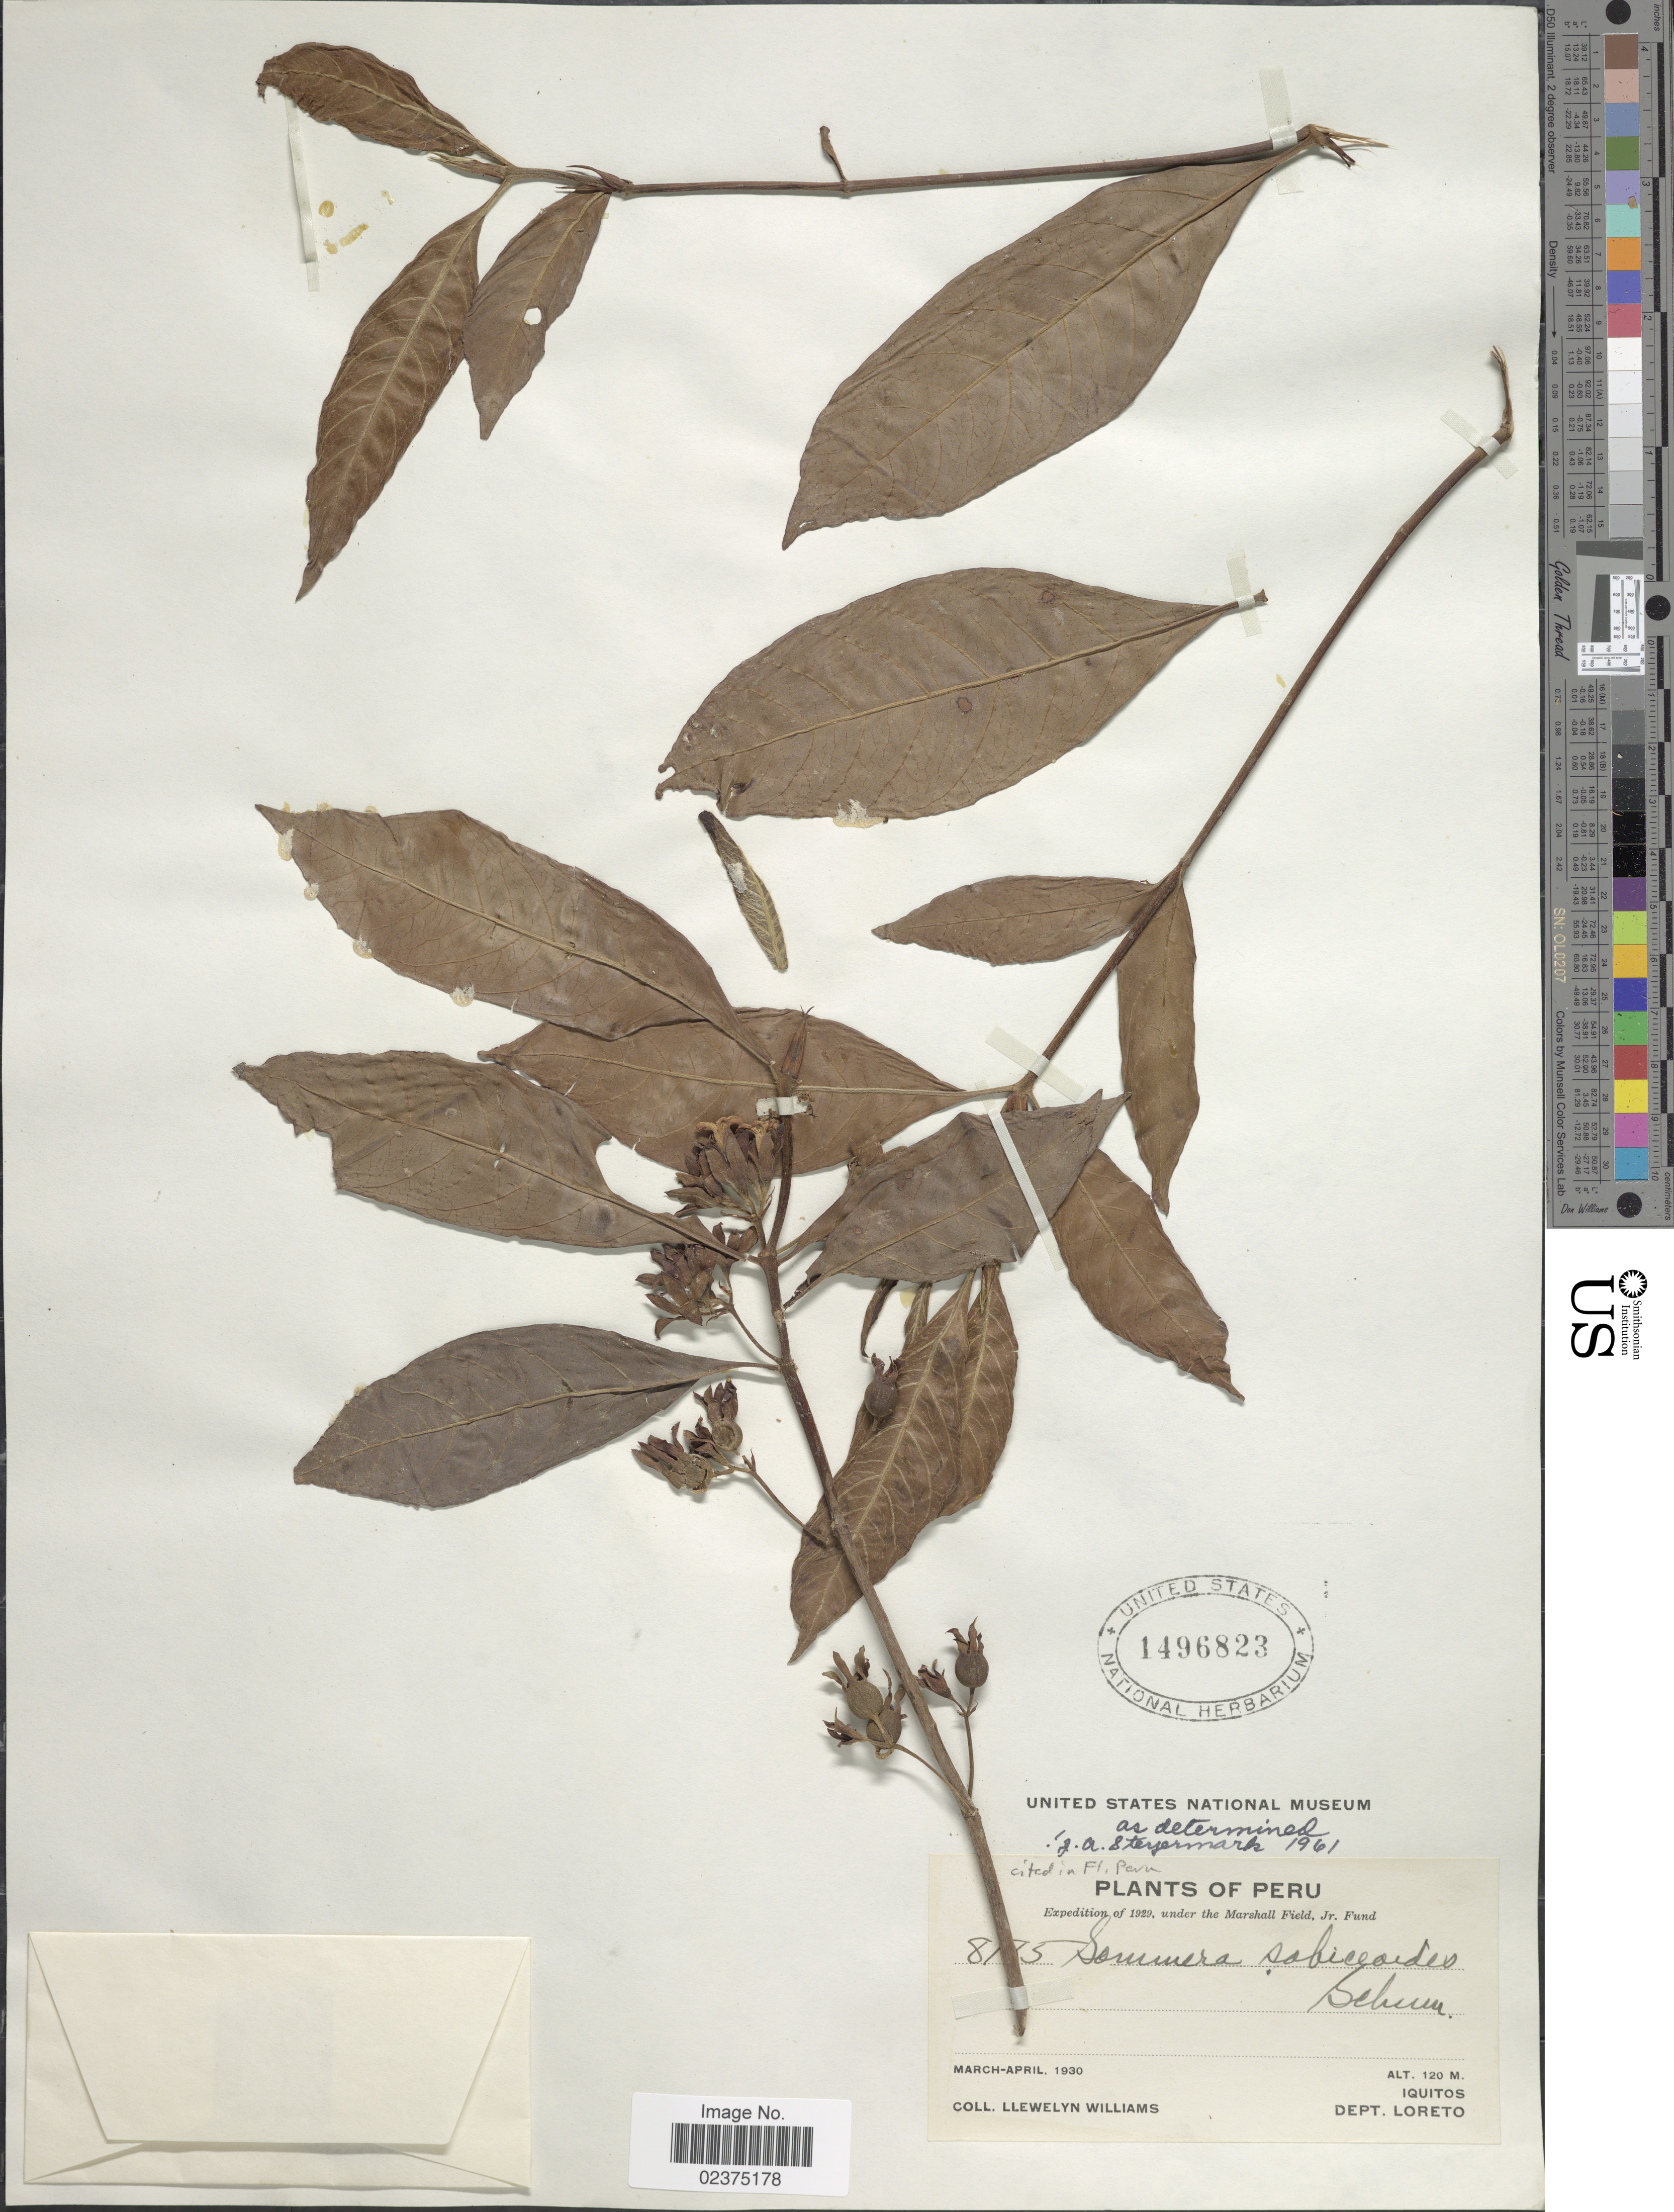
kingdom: Plantae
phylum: Tracheophyta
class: Magnoliopsida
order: Gentianales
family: Rubiaceae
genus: Sommera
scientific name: Sommera sabiceoides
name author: K. Schum.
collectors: Ll. Williams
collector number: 8175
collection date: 1930-03/1930-04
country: Peru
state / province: Loreto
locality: Iquitos Dept. Loreto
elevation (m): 120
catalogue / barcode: US 1496823